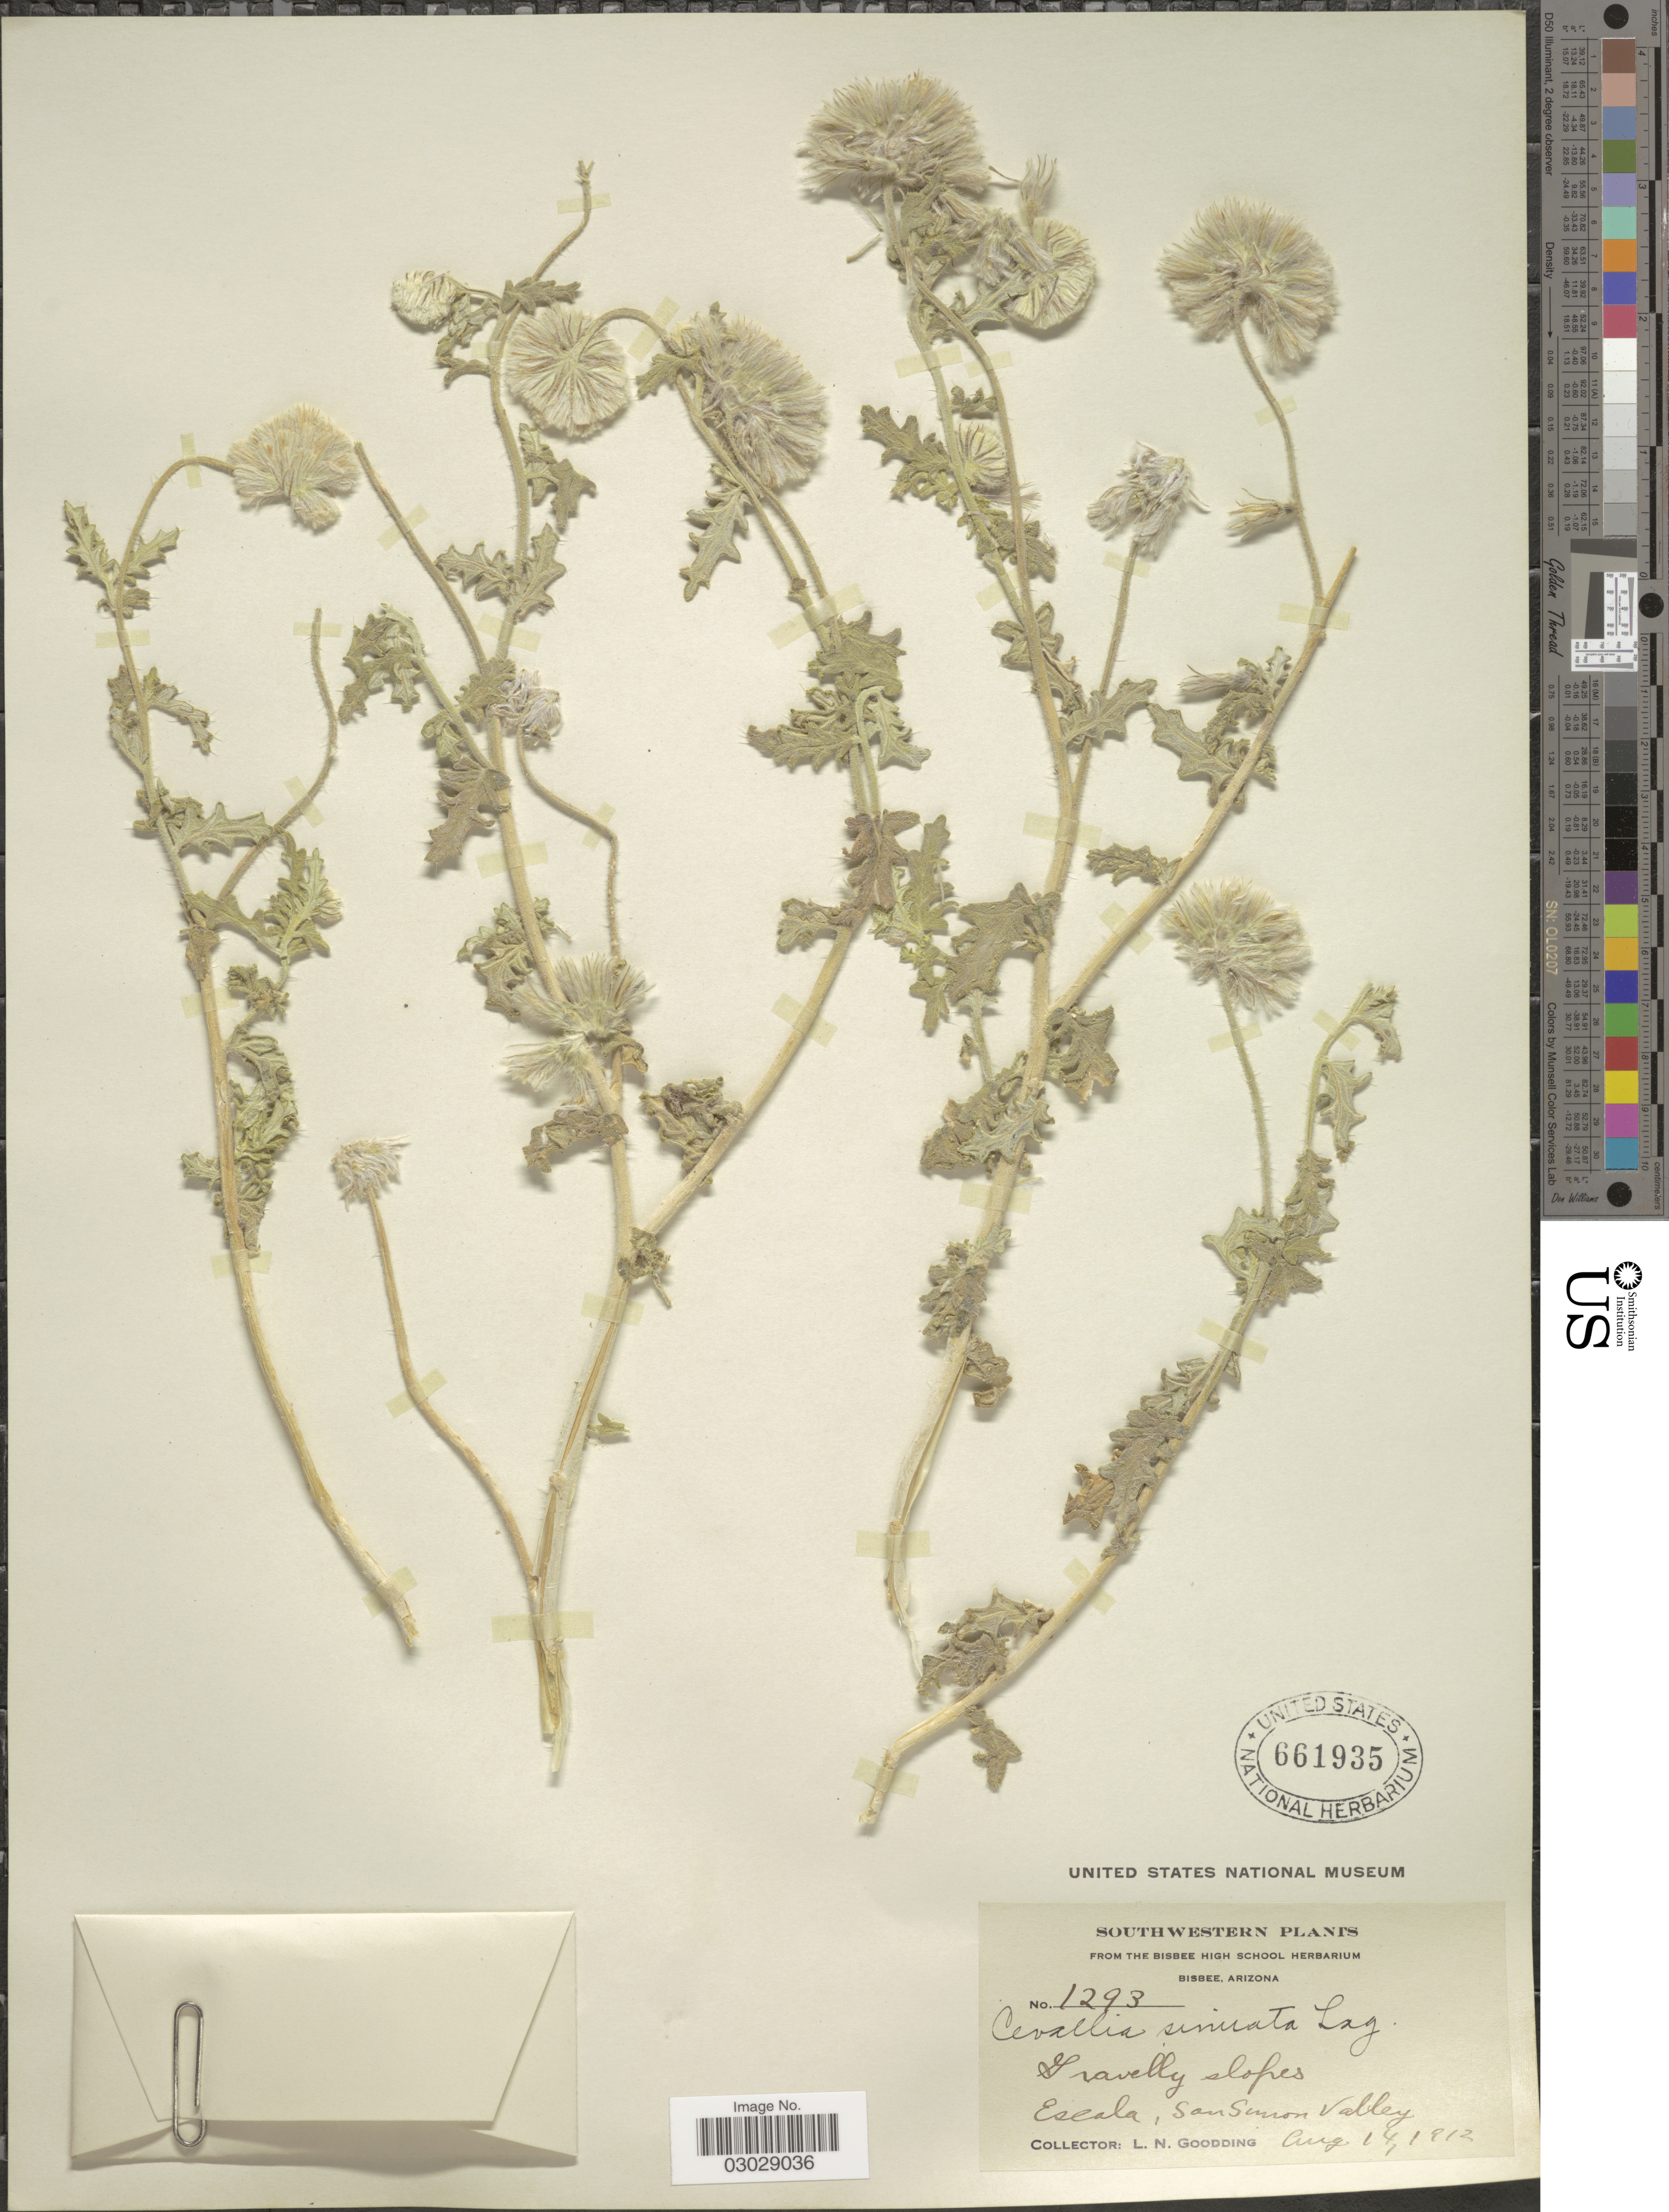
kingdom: Plantae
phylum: Tracheophyta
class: Magnoliopsida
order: Cornales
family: Loasaceae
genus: Cevallia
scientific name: Cevallia sinuata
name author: Lag.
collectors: L. N. Goodding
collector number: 1293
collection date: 1912-08-14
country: United States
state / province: Arizona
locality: Southwestern. Escala, San Simon Valley.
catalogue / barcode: US 661935